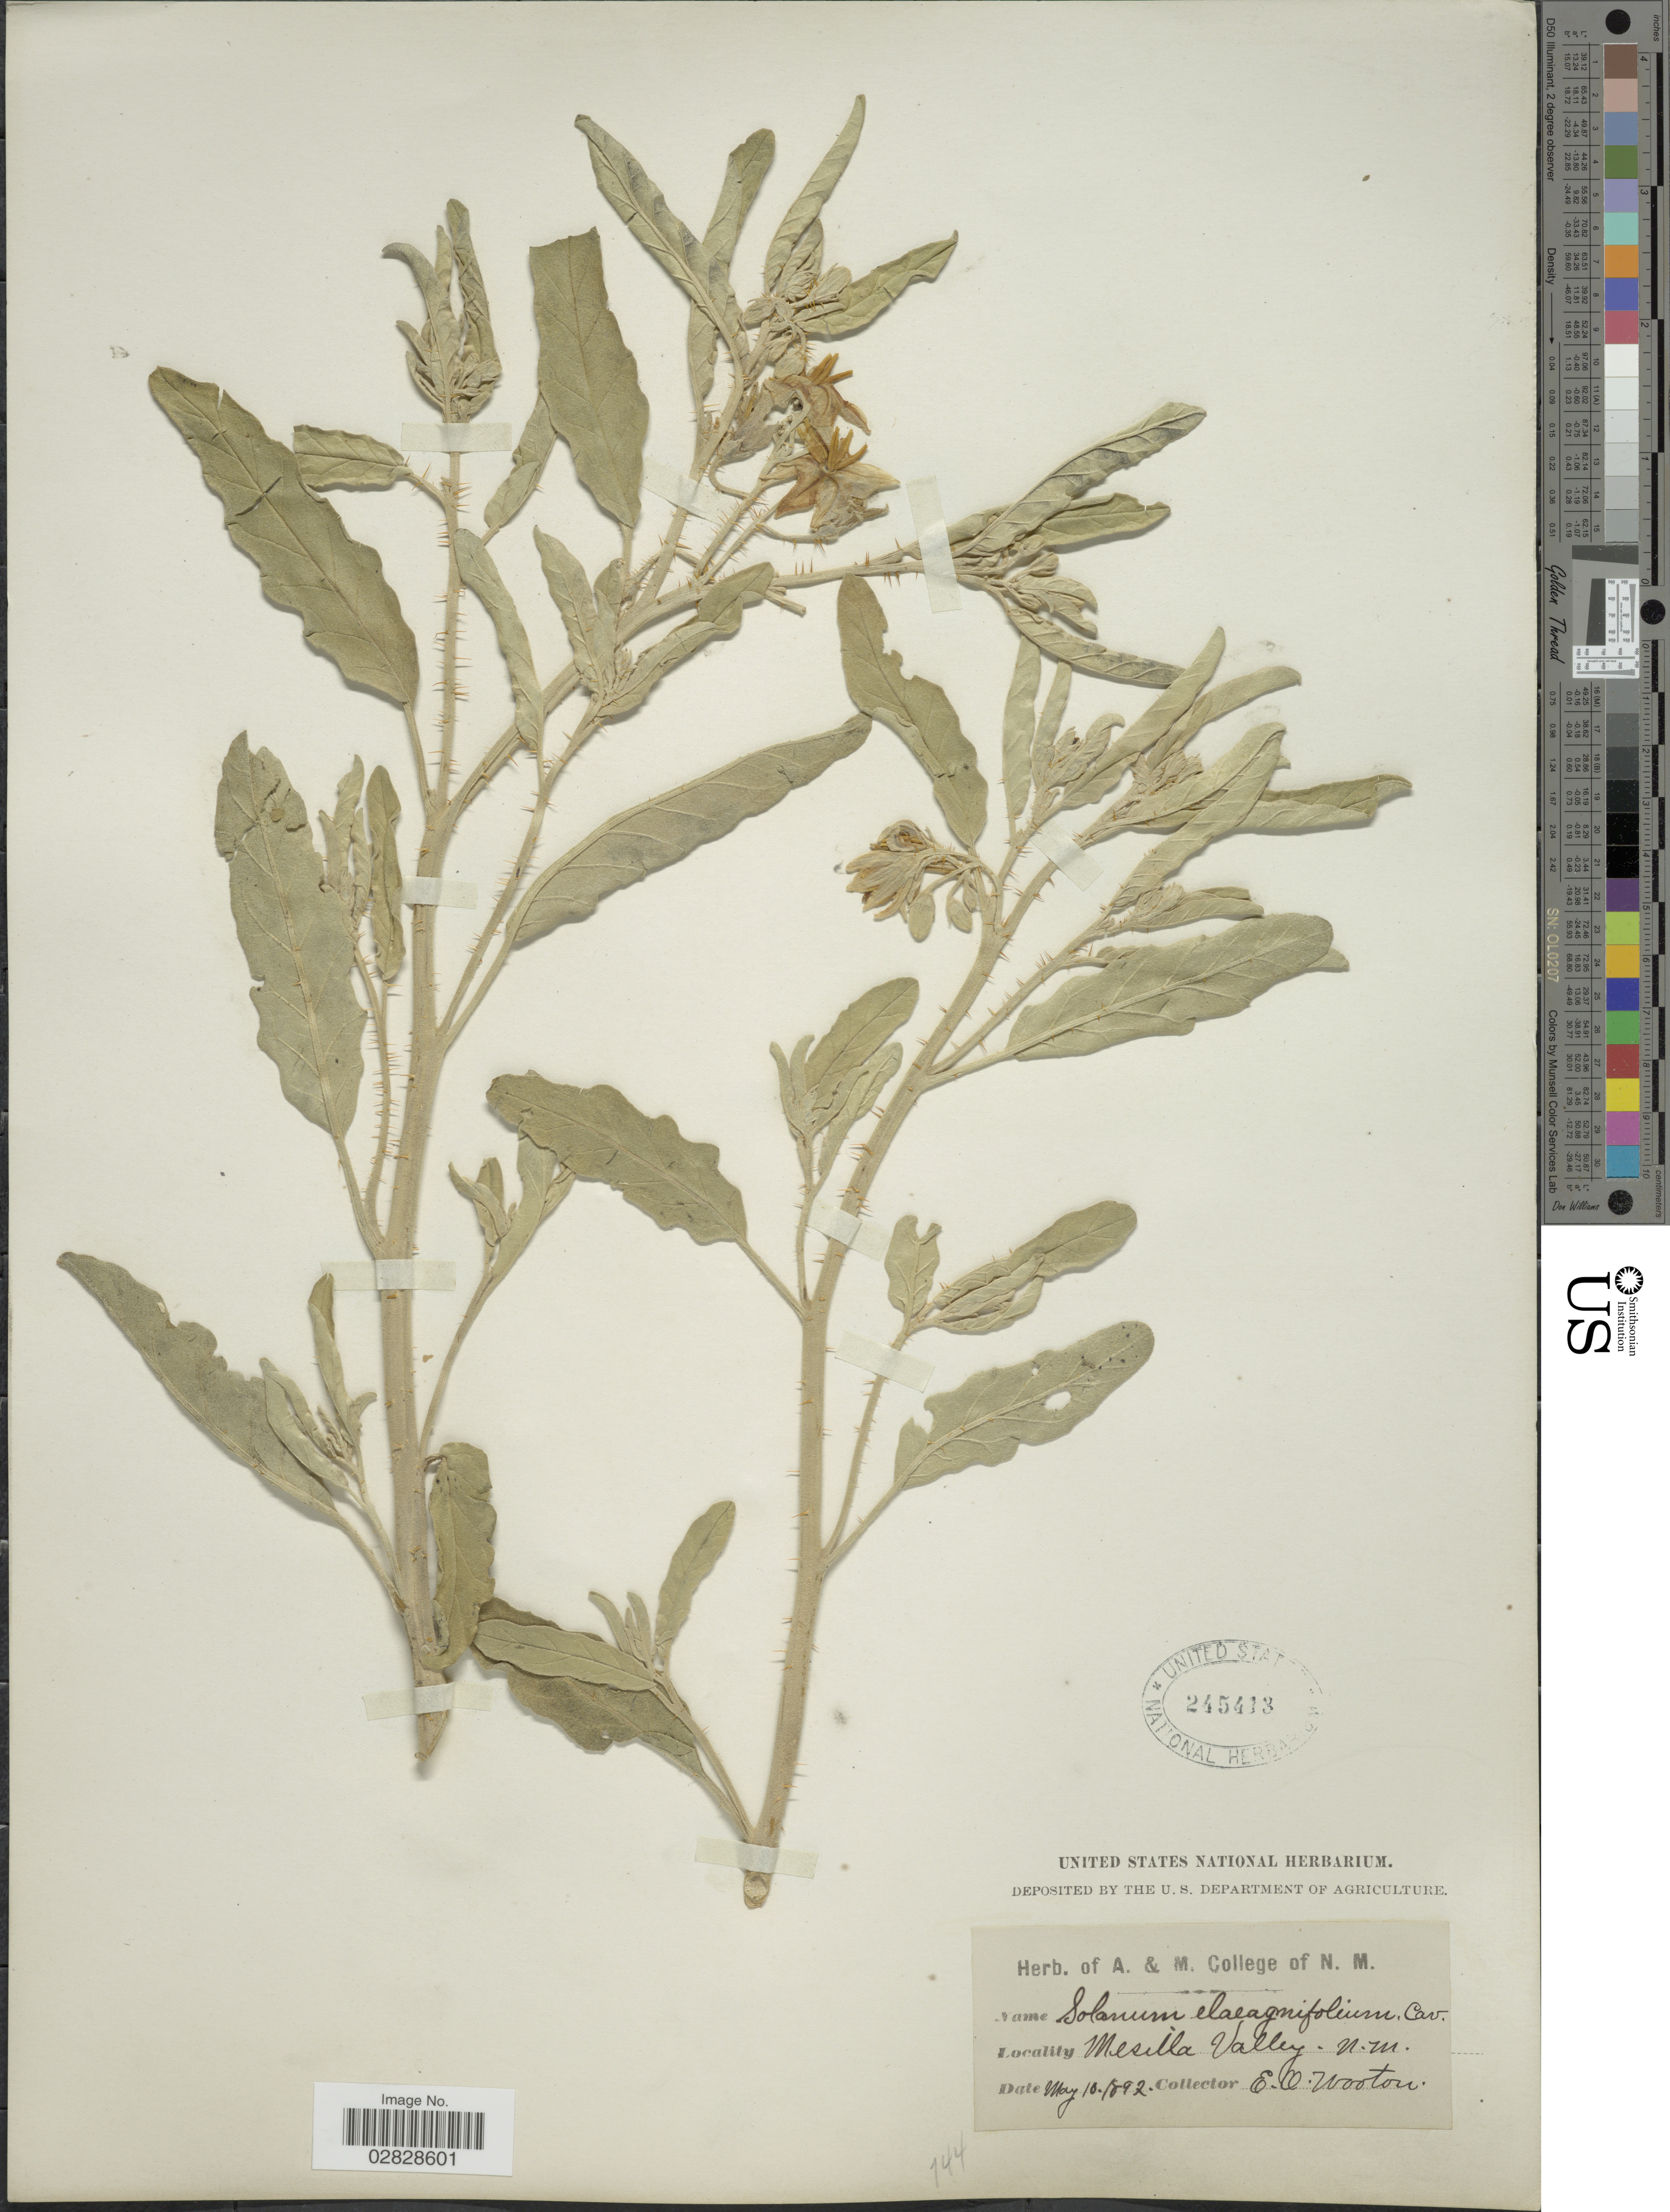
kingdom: Plantae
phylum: Tracheophyta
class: Magnoliopsida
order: Solanales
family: Solanaceae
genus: Solanum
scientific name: Solanum elaeagnifolium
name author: Cav.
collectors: E. O. Wooton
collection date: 1892-05-10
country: United States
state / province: New Mexico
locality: Mesilla Valley.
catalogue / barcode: US 245413